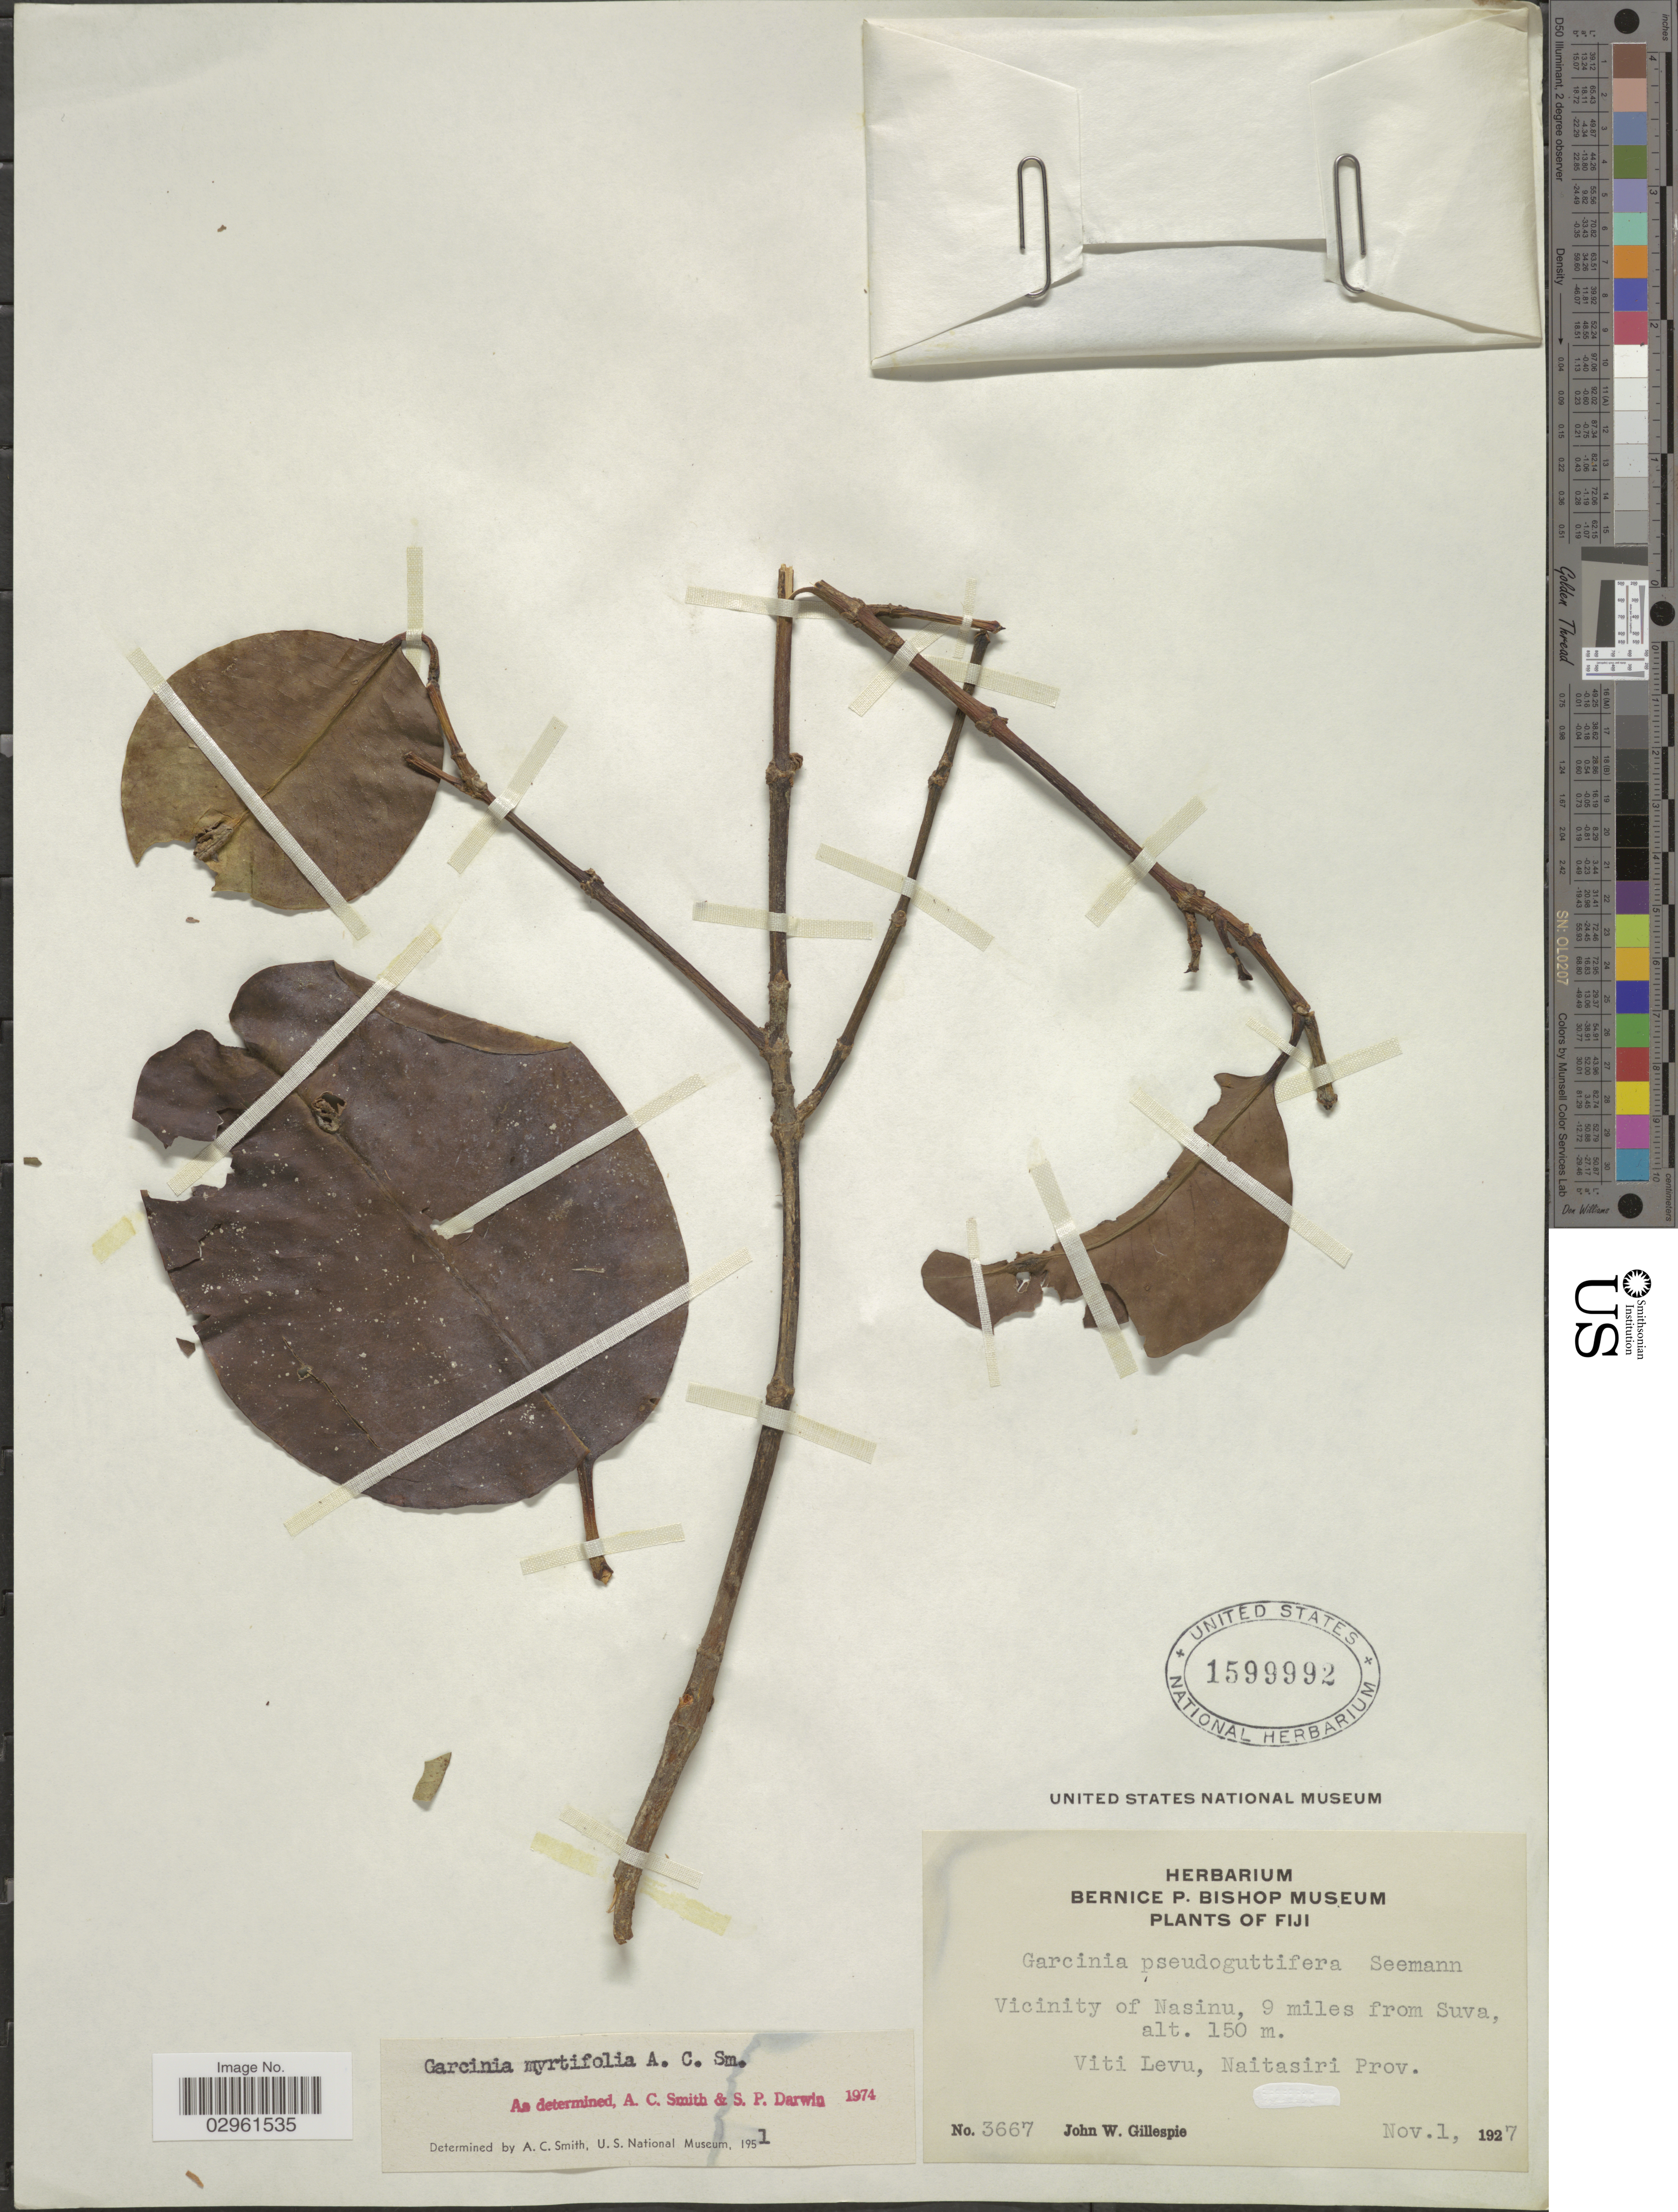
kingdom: Plantae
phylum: Tracheophyta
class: Magnoliopsida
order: Malpighiales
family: Clusiaceae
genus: Garcinia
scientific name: Garcinia myrtifolia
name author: A.C. Sm.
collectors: J. W. Gillespie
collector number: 3667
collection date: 1927-11-01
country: Fiji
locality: Vicinity of Nasinu, 9 miles from Suva. Viti Levu, Naitasiri Prov.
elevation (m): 150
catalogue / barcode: US 1599992